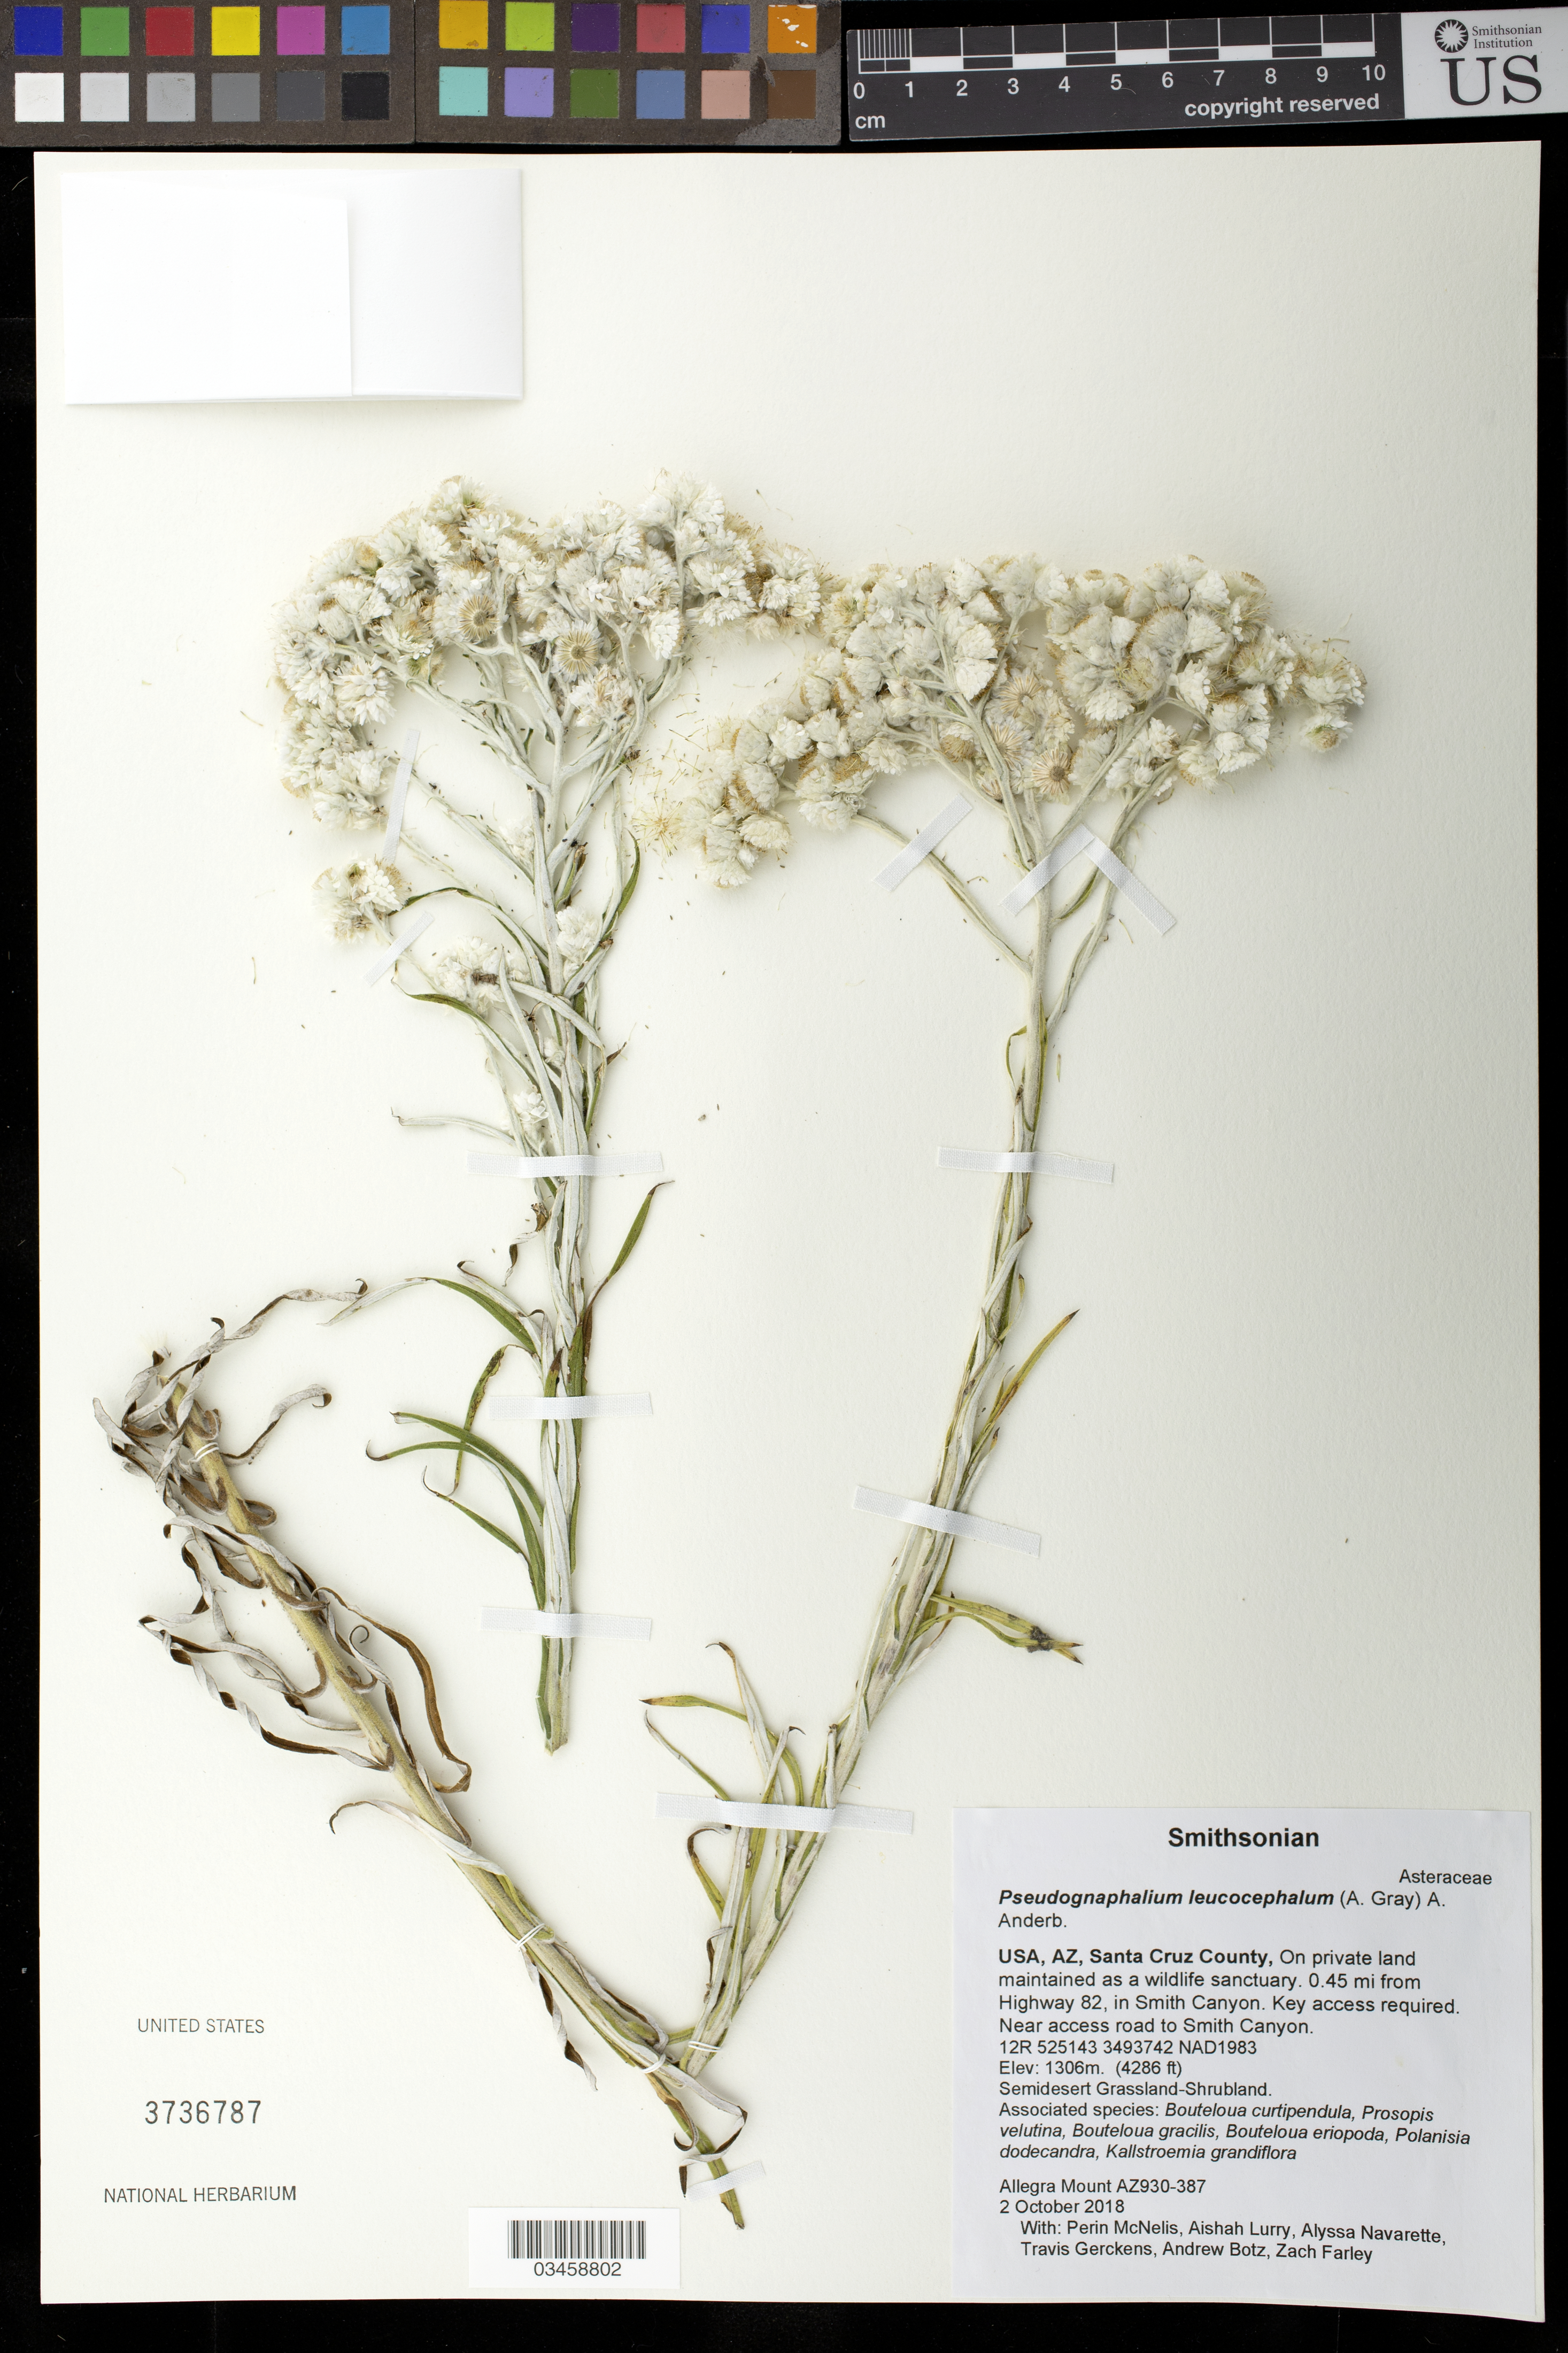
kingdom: Plantae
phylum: Tracheophyta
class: Magnoliopsida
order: Asterales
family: Asteraceae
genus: Pseudognaphalium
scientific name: Pseudognaphalium leucocephalum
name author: (A. Gray) Anderb.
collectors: A. Mount, P. McNelis, A. Lurry, A. Navarette, T. Gerckens, A. Botz & Z. Farley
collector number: AZ930-387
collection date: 2018-10-02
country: United States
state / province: Arizona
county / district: Santa Cruz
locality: On private land, 0.45 mi. from Hwy 82, in Smith Canyon, near access road to Smith Canyon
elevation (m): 1306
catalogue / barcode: US 3736787